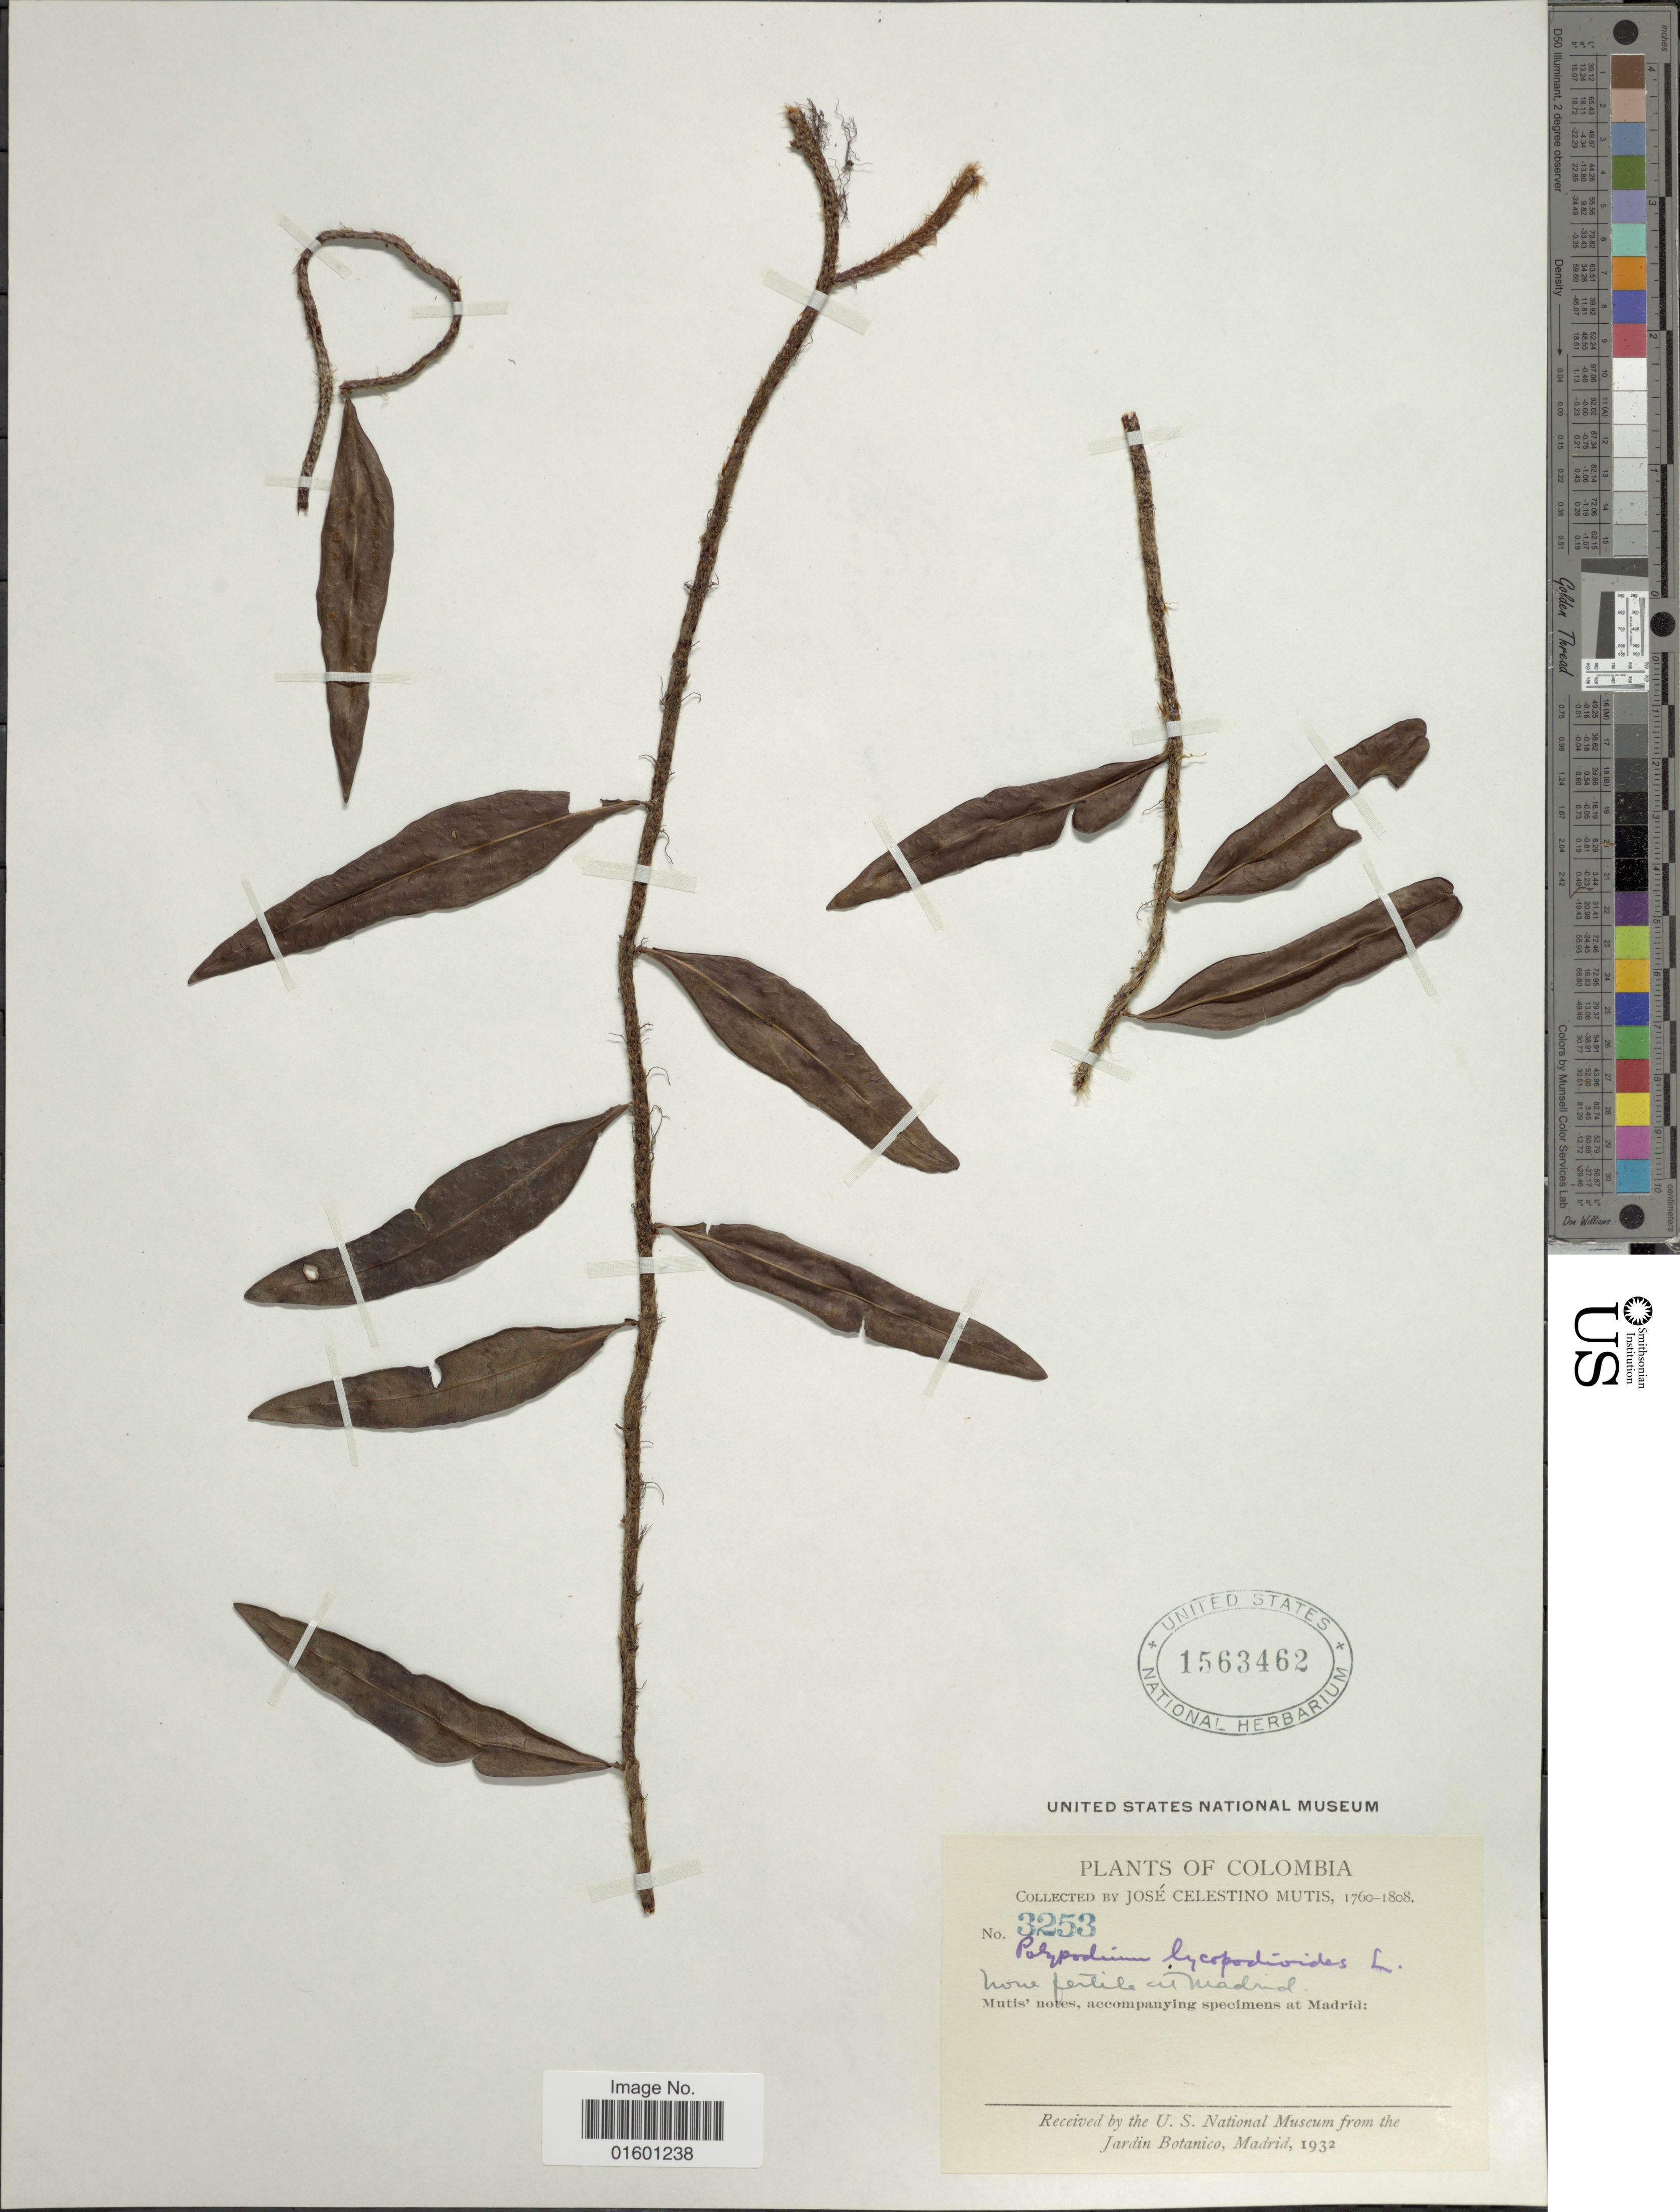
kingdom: Plantae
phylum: Tracheophyta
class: Polypodiopsida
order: Polypodiales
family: Polypodiaceae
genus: Microgramma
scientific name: Microgramma lycopodioides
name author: (L.) Copel.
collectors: J. C. B. Mutis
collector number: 3253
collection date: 1760/1808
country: Colombia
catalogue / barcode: US 1563462